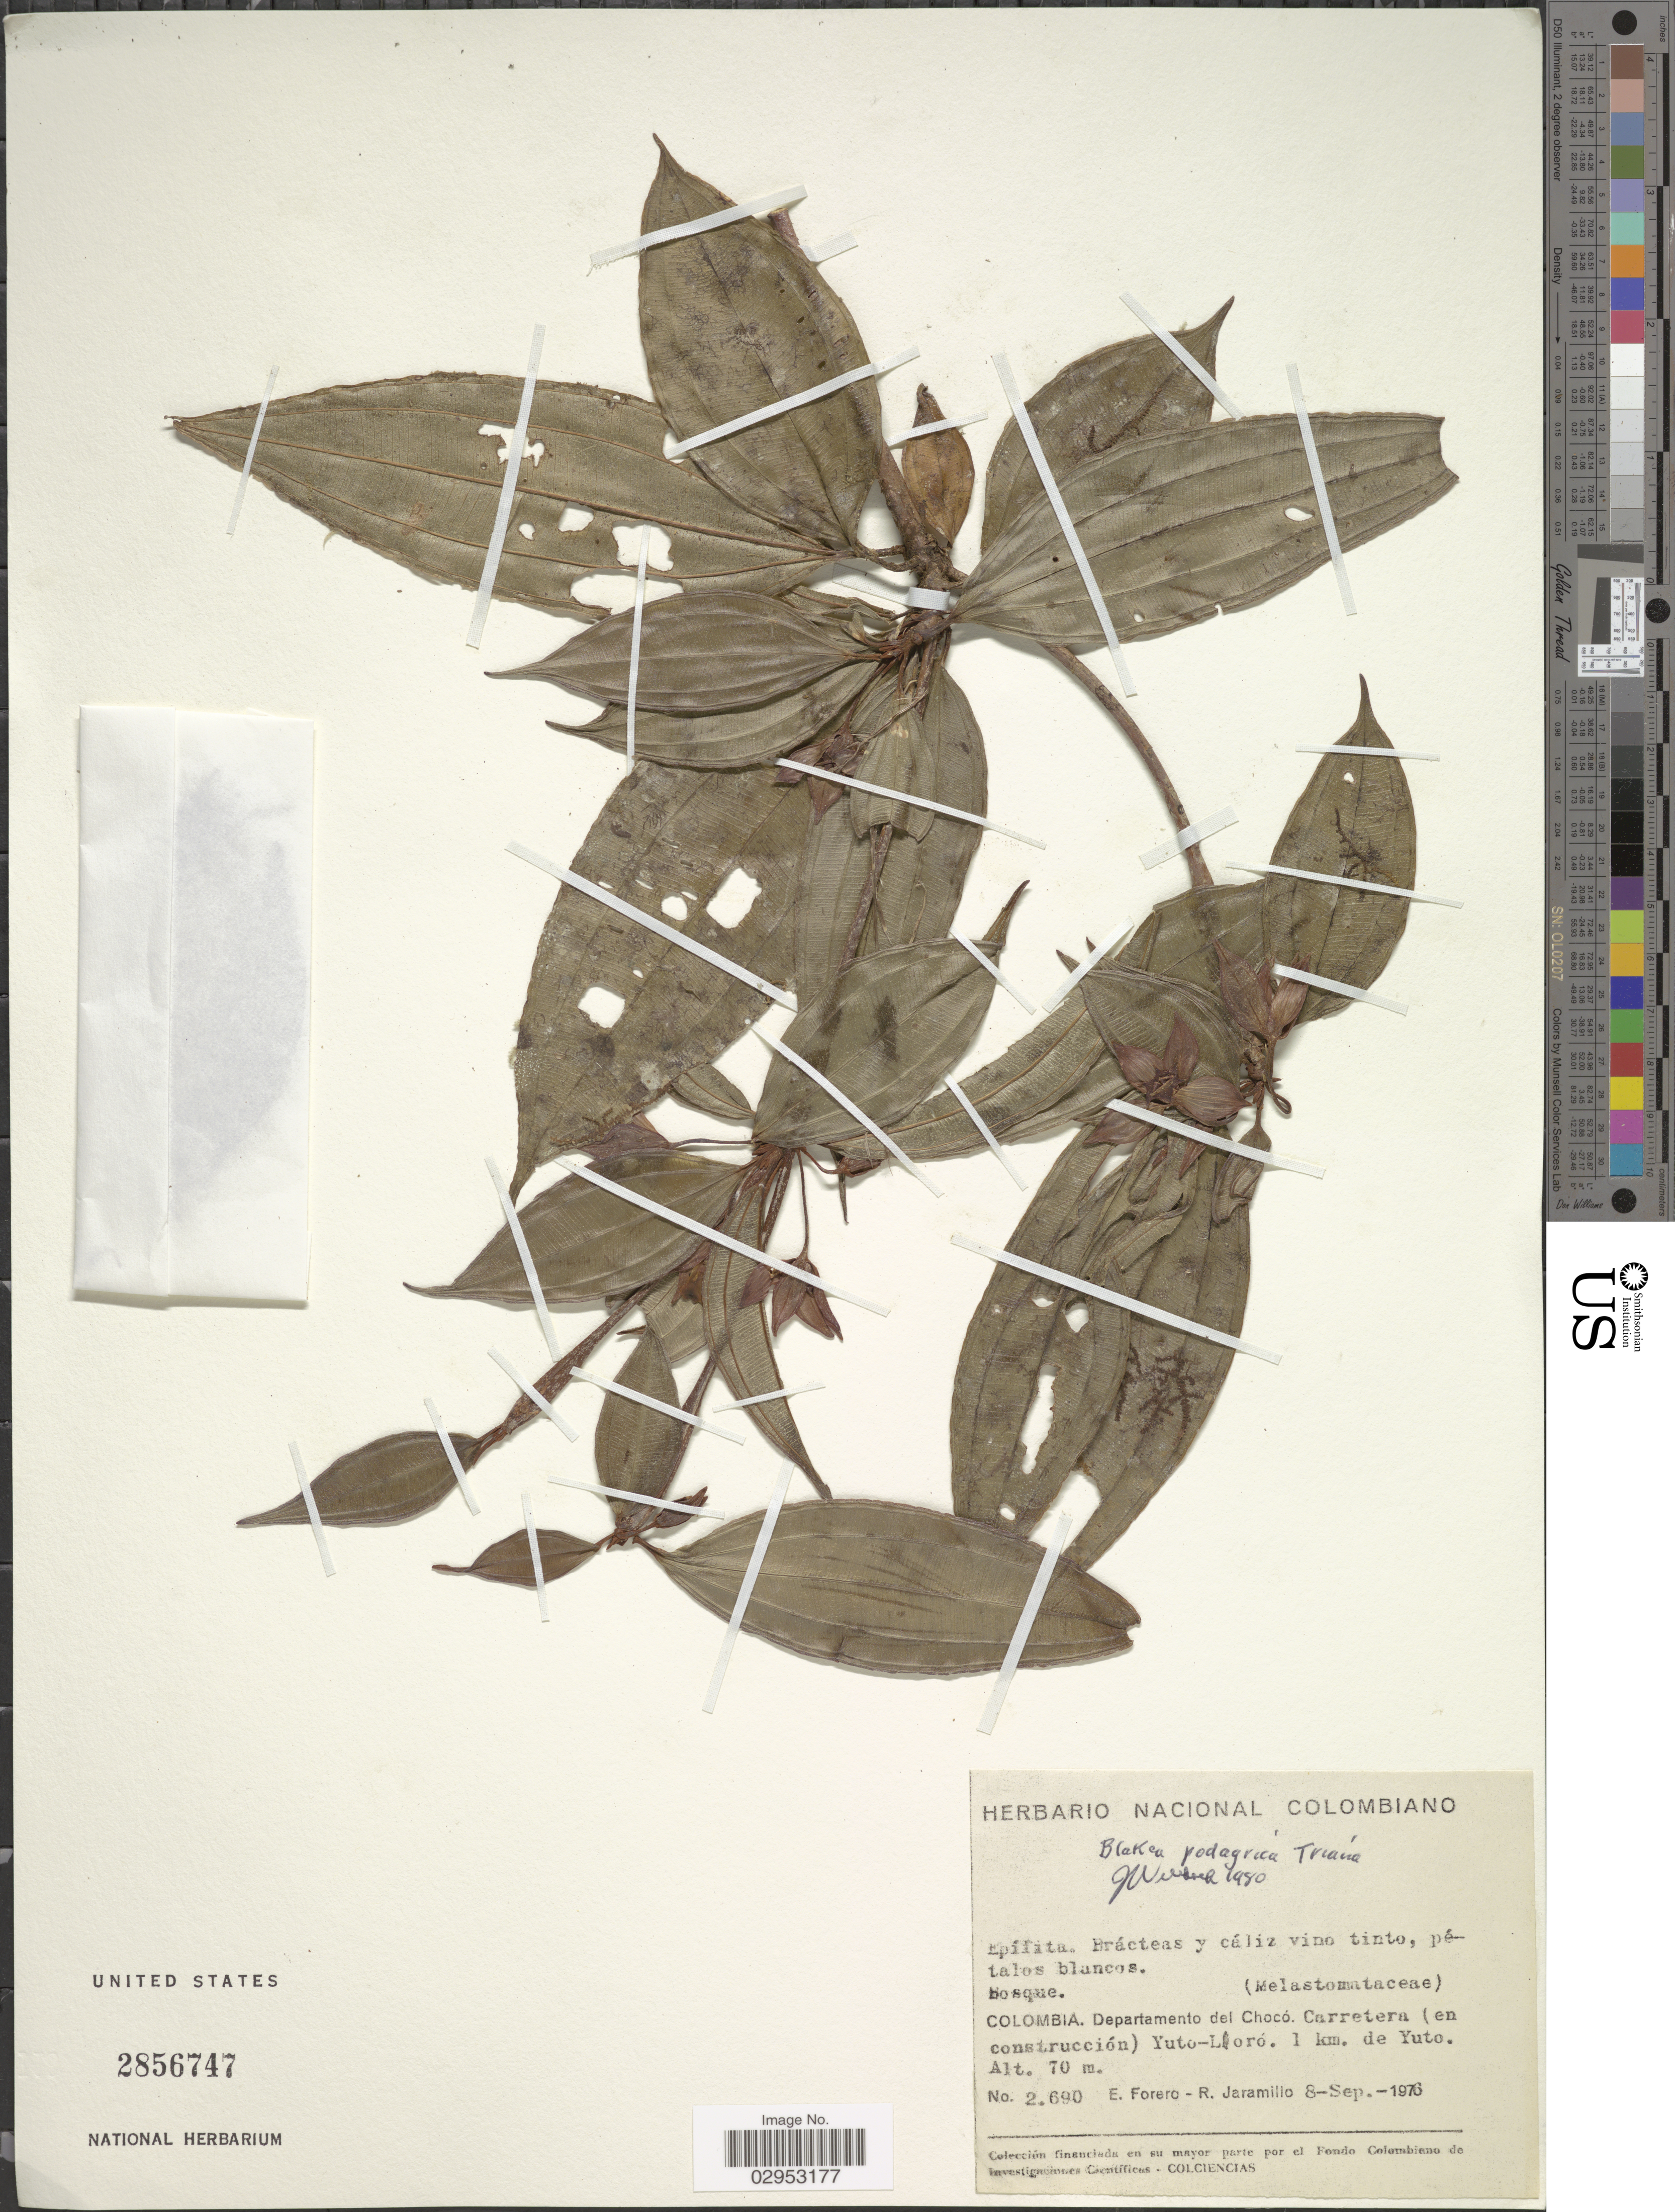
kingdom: Plantae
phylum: Tracheophyta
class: Magnoliopsida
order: Myrtales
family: Melastomataceae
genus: Blakea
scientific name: Blakea podagrica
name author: Triana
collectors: E. Forero & R. Jaramillo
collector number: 2690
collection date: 1976-09-08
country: Colombia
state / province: Chocó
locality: Departamento del Chocó. Carretera (en construcción) Yutu-Lloró. 1 km. de Yuto.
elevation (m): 70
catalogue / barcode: US 2856747